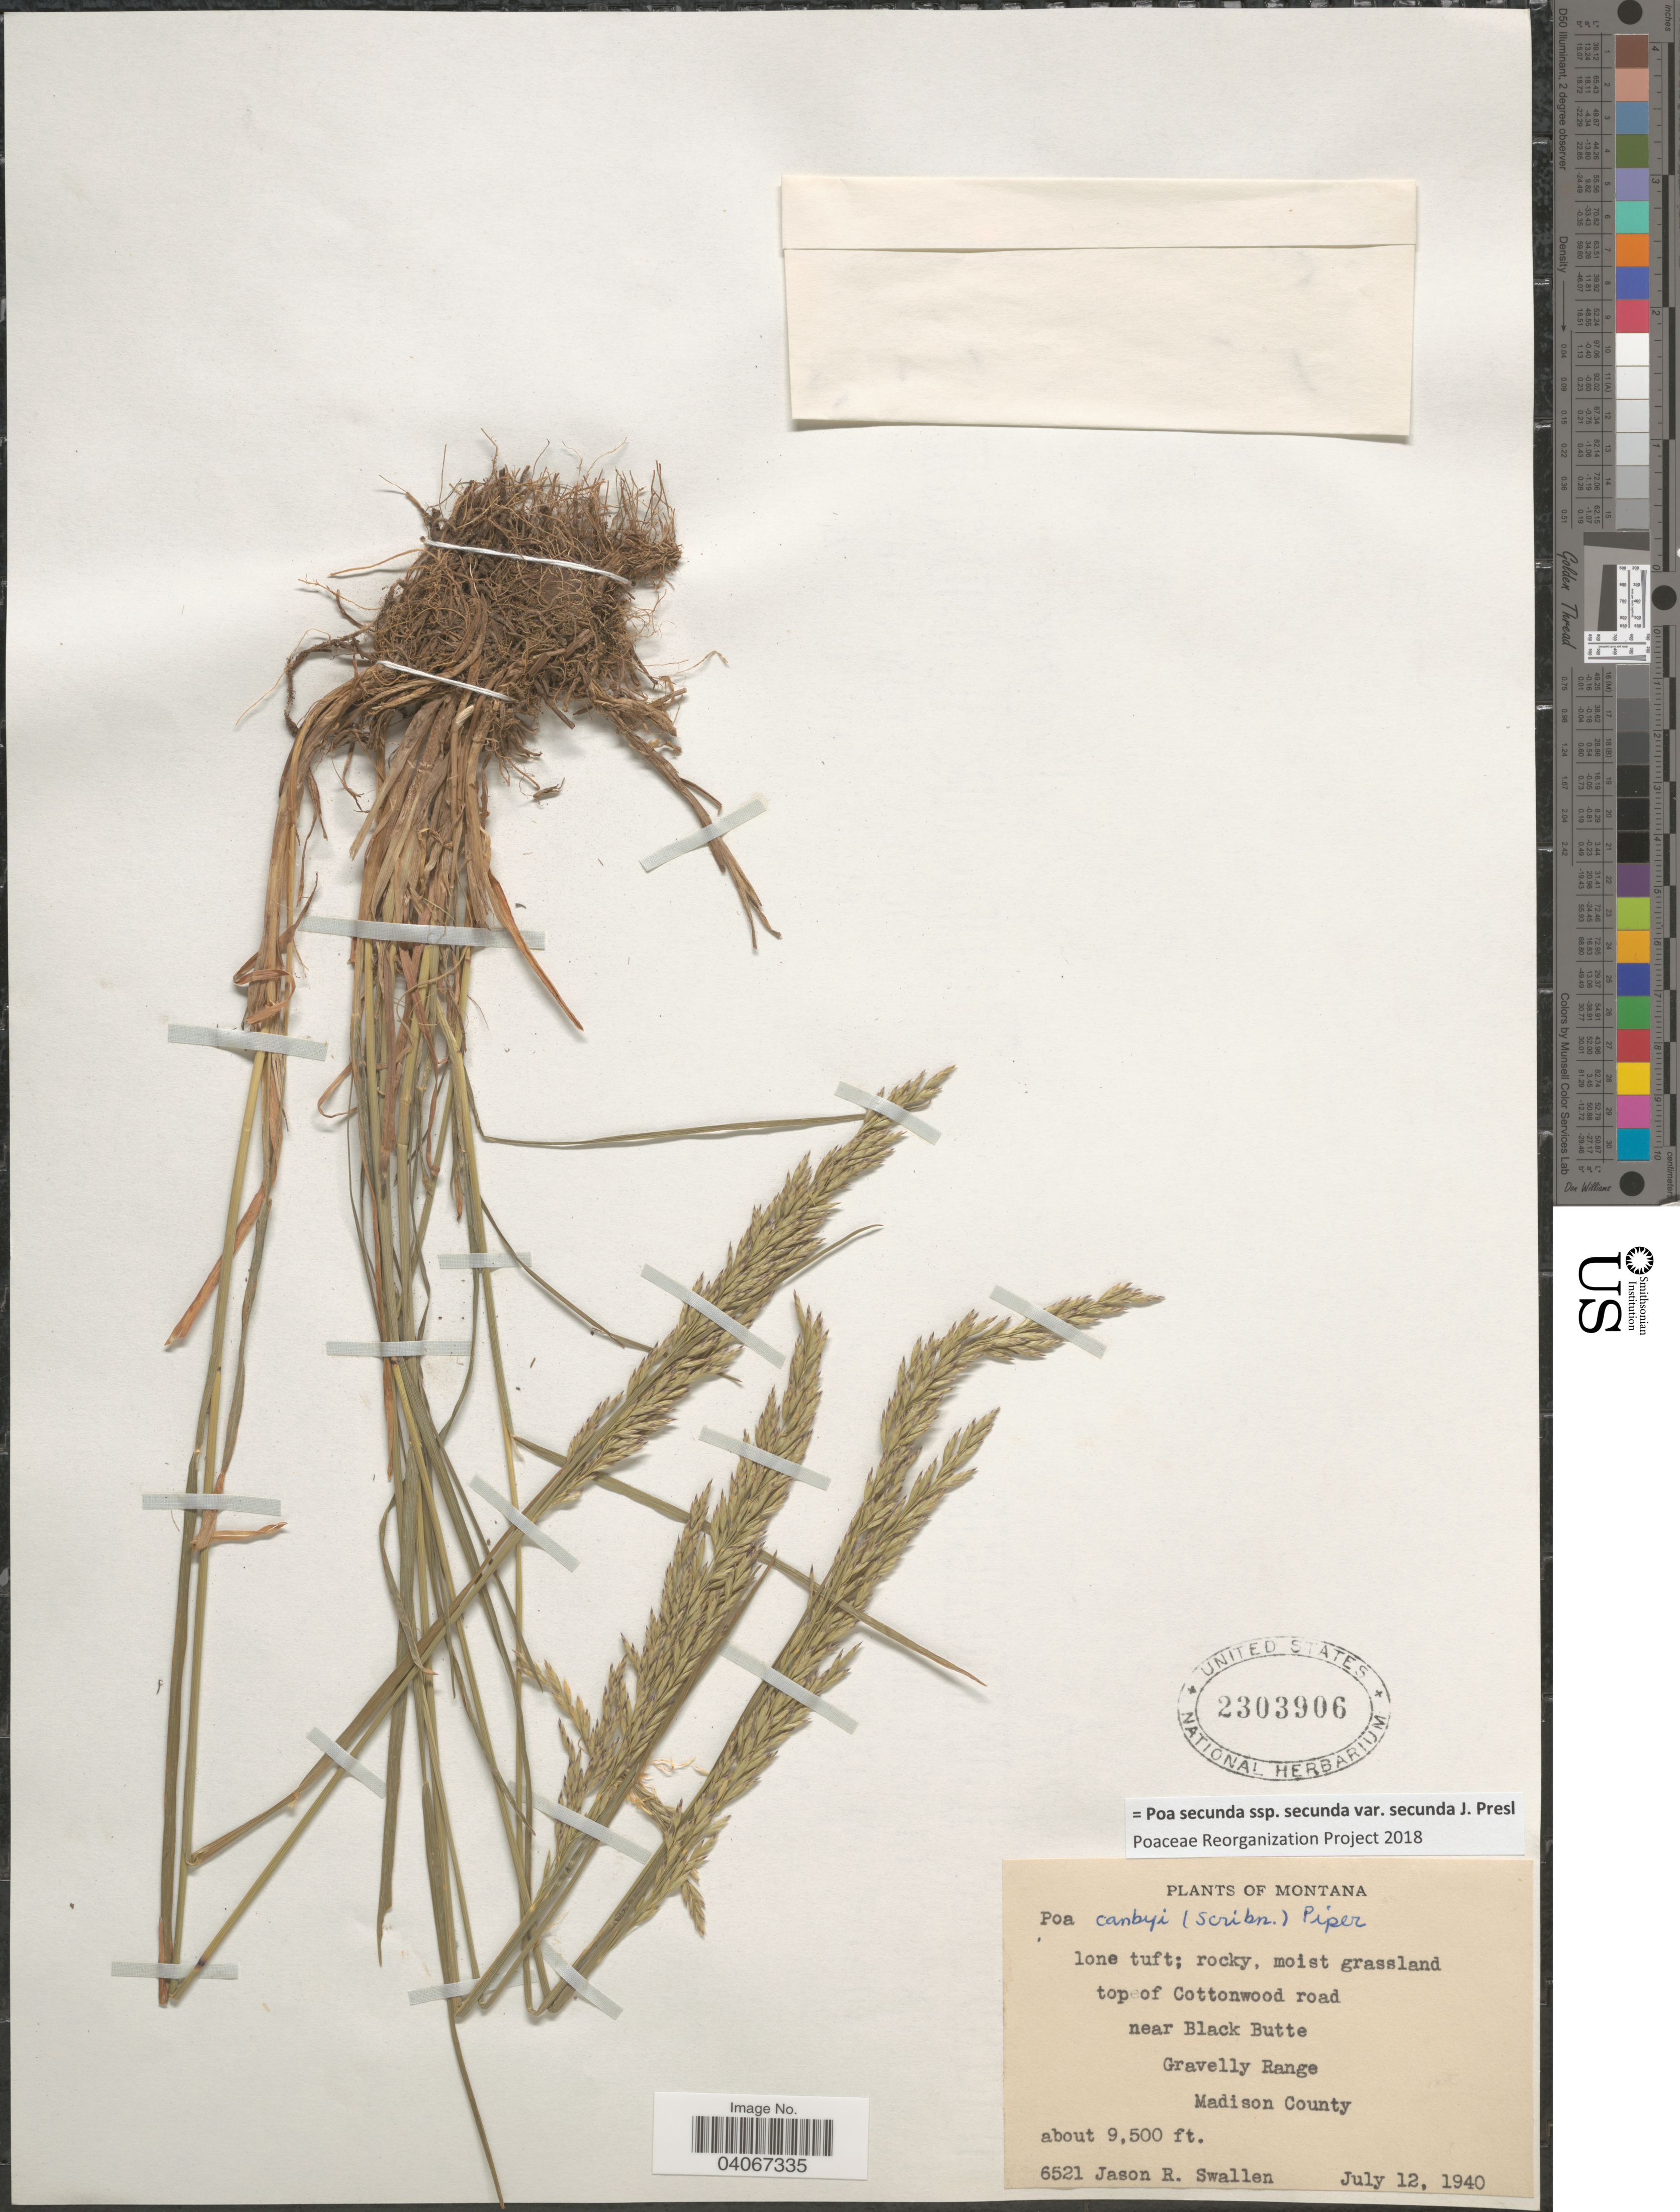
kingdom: Plantae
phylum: Tracheophyta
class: Liliopsida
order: Poales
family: Poaceae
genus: Poa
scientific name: Poa secunda subsp. secunda var. secunda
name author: J. Presl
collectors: J. R. Swallen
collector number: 6521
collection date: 1940-07-12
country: United States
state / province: Montana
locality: Top of Cottonwood road near Black Butte. Gravelly Range. Madison County.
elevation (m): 2896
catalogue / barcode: US 2303906